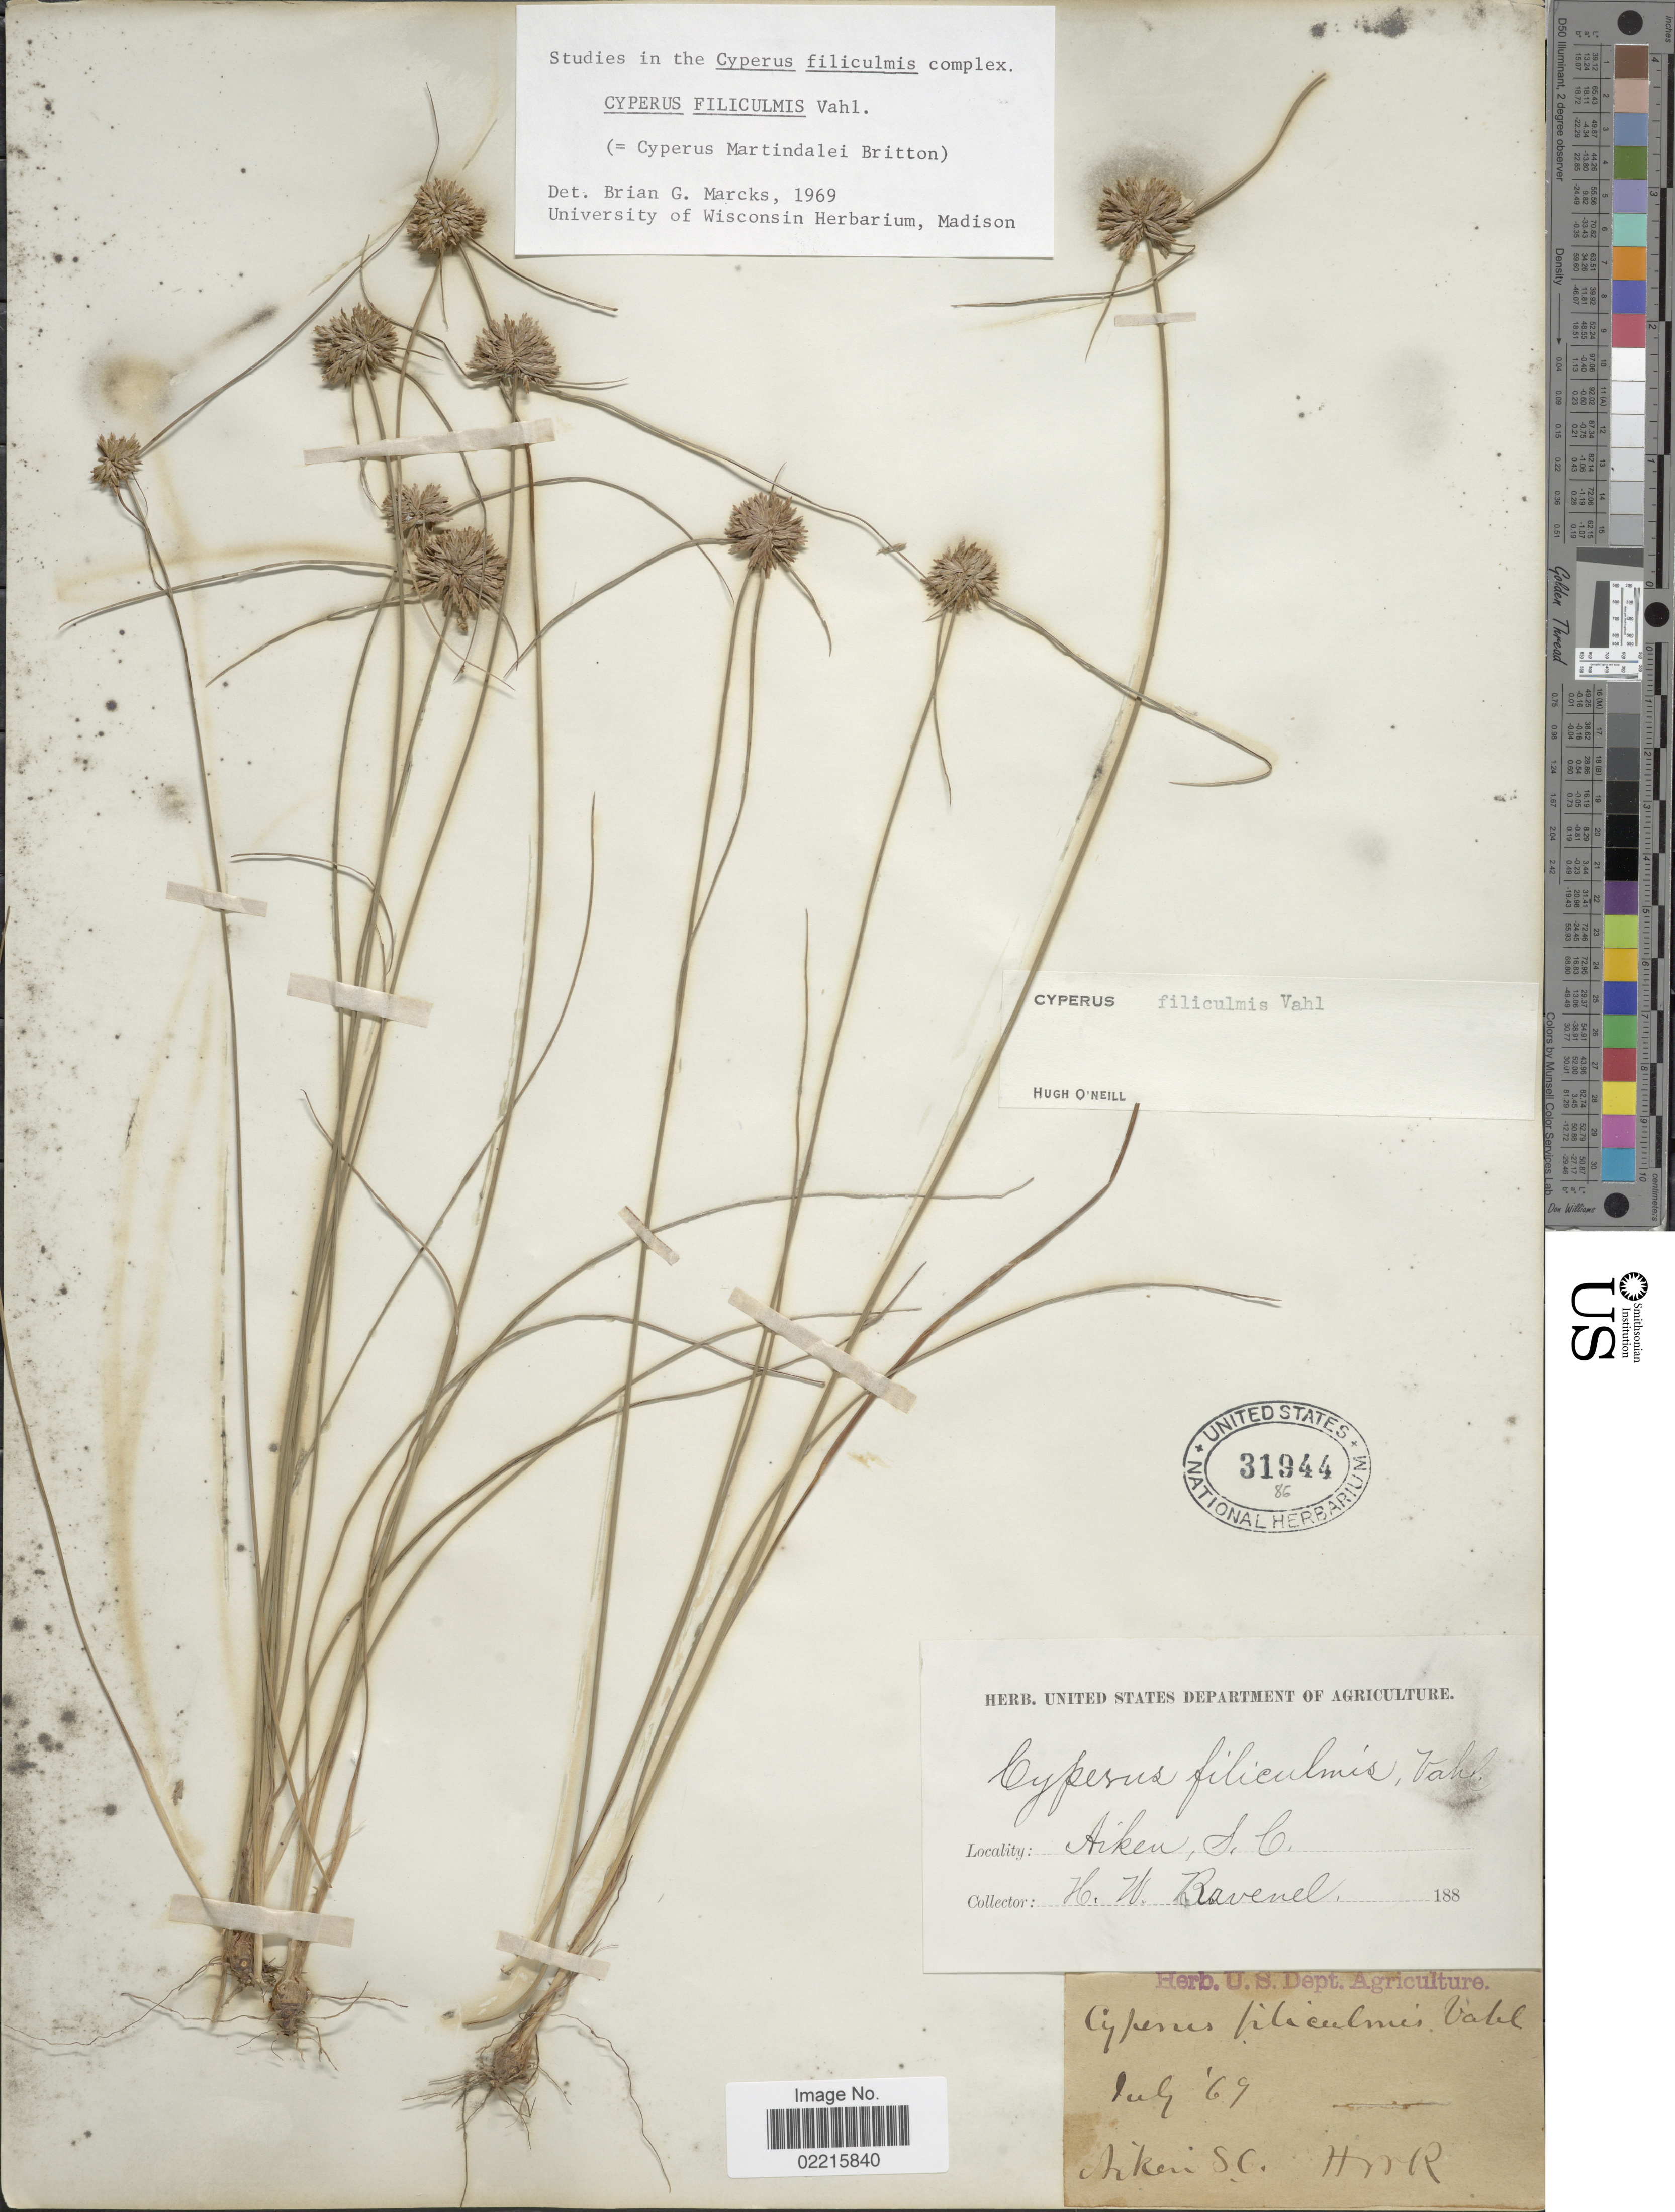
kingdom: Plantae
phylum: Tracheophyta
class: Liliopsida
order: Poales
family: Cyperaceae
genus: Cyperus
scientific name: Cyperus filiculmis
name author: Vahl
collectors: H. Ravenel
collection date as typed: Transcribed d/m/y: /7/69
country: United States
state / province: South Carolina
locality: Aiken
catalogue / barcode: US 31944